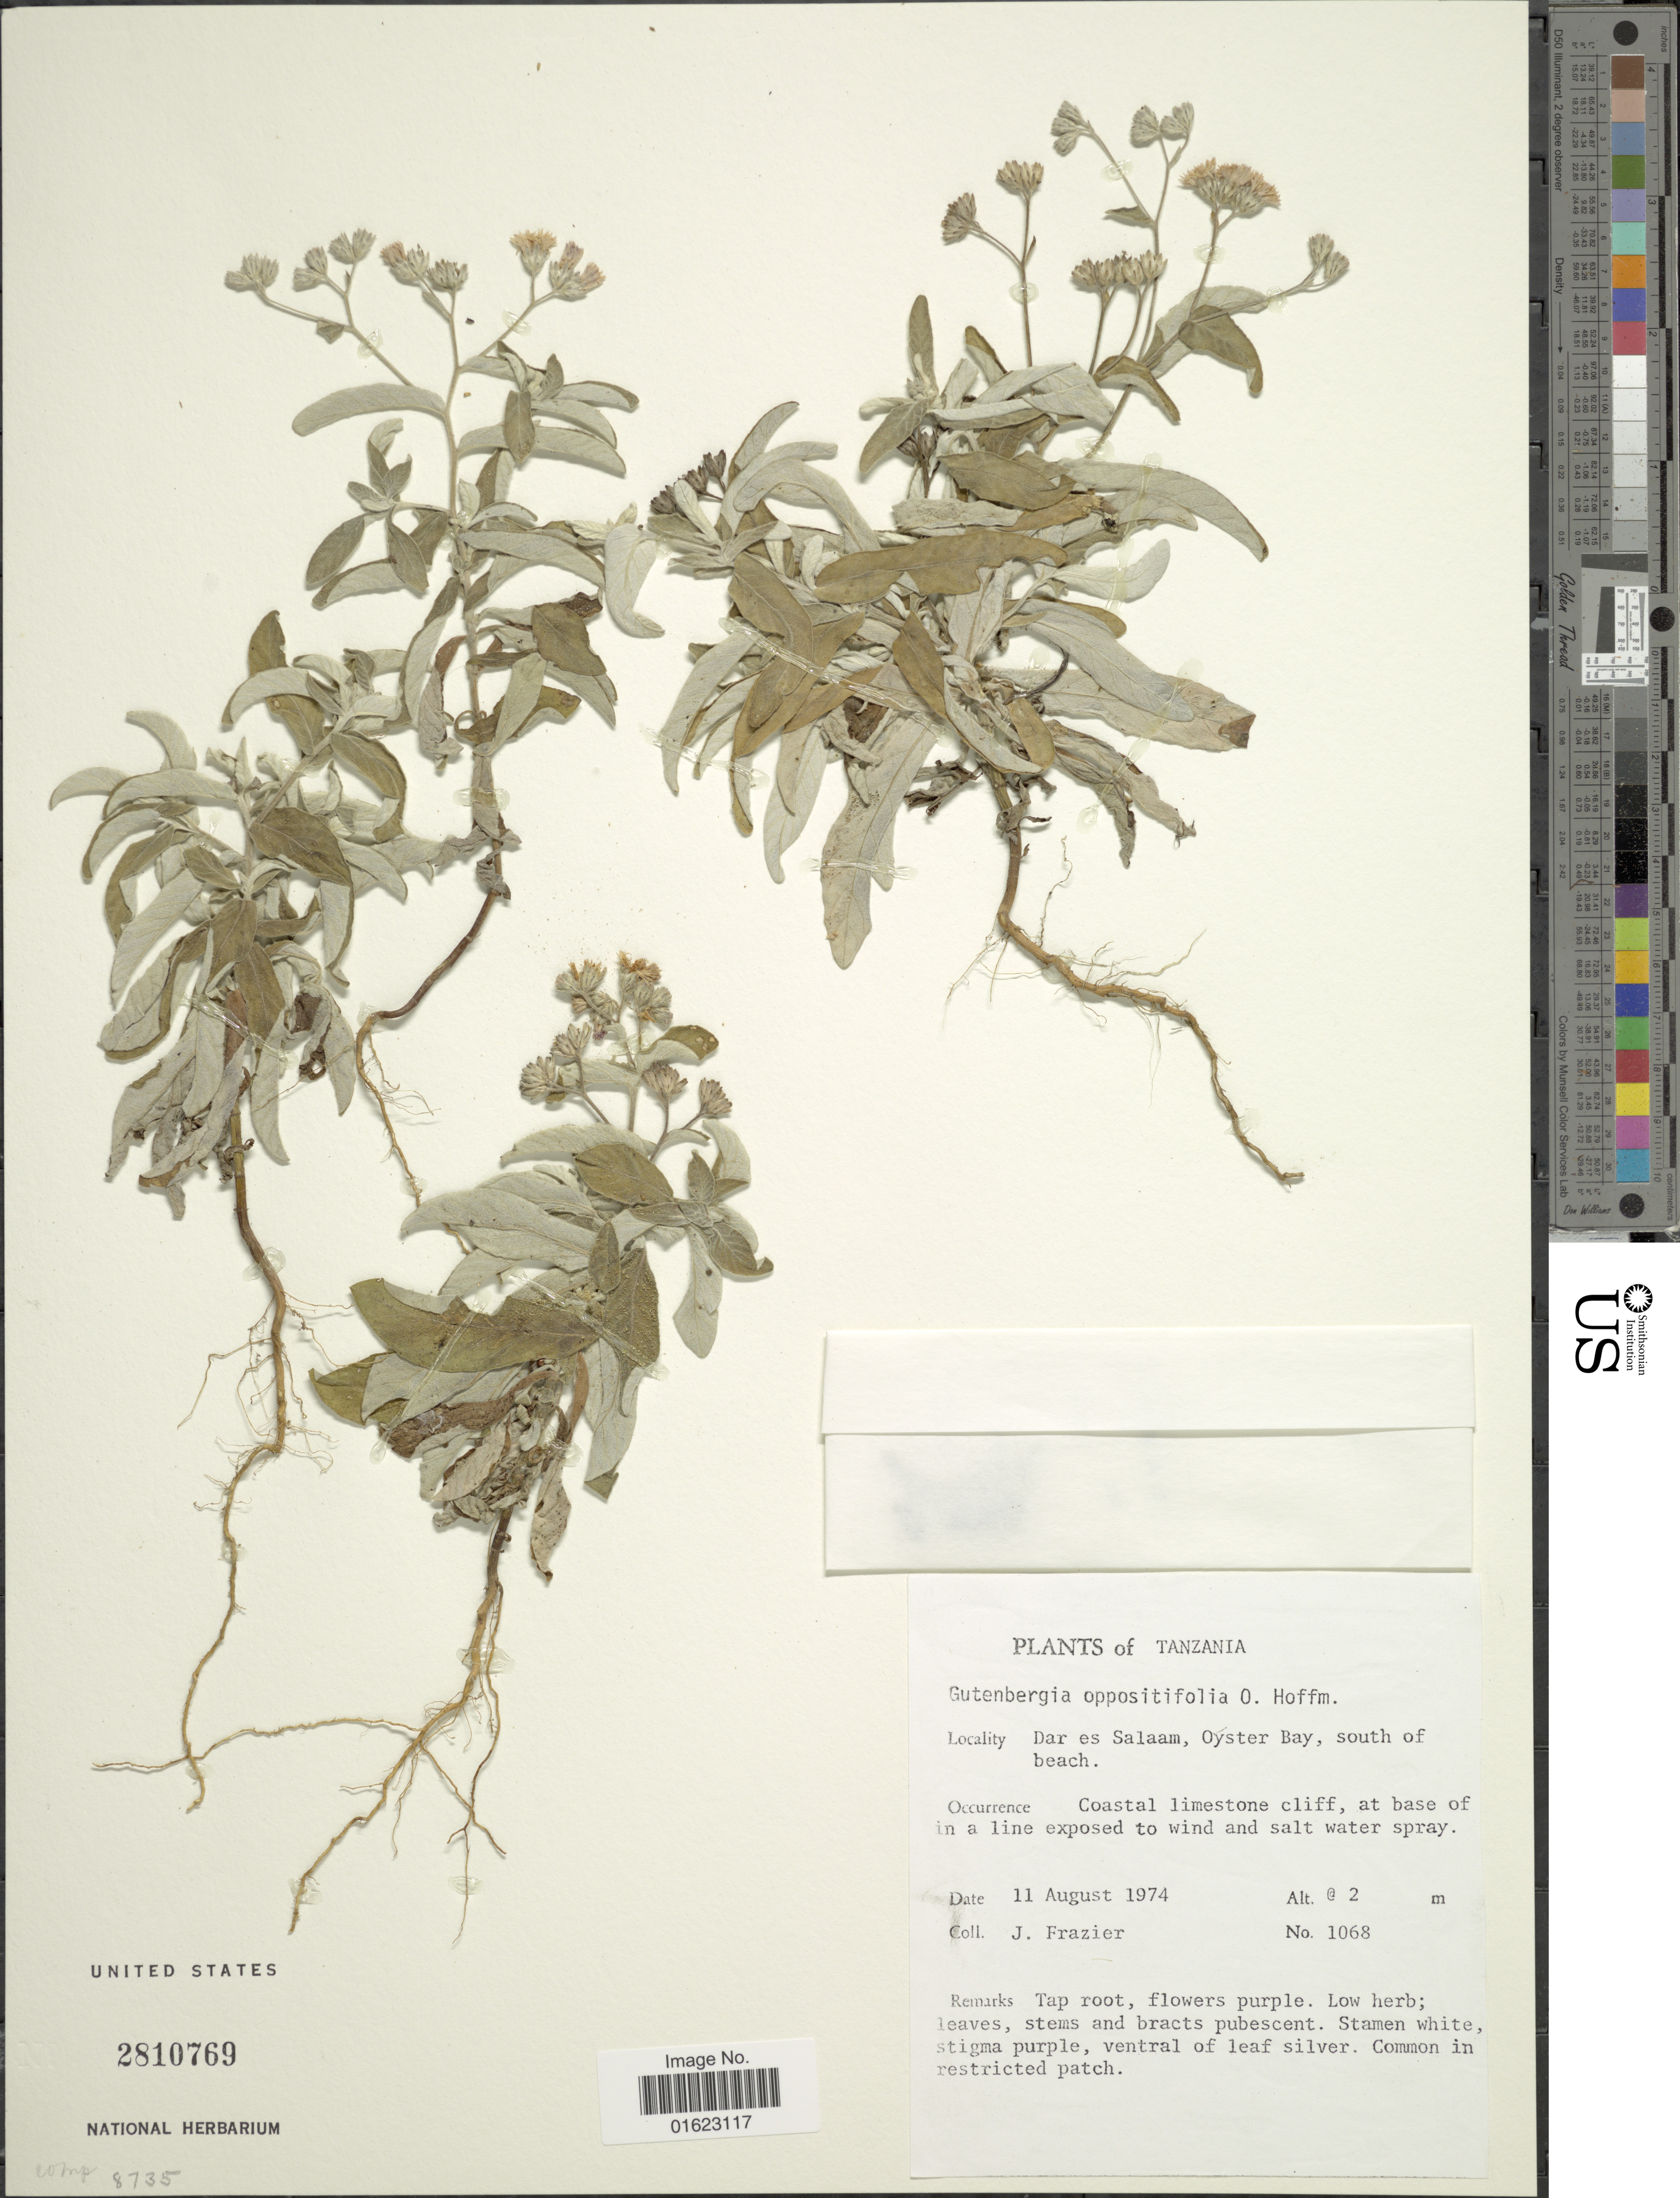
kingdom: Plantae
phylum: Tracheophyta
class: Magnoliopsida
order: Asterales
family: Asteraceae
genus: Gutenbergia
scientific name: Gutenbergia oppositifolia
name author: O. Hoffm. & Muschl.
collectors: J. Frazier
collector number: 1068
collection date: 1974-08-11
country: Tanzania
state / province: Dar es Salaam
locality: Tanzania, Dar es Salaam, Oyster Bay, south of beach.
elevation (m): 2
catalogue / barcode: US 2810769